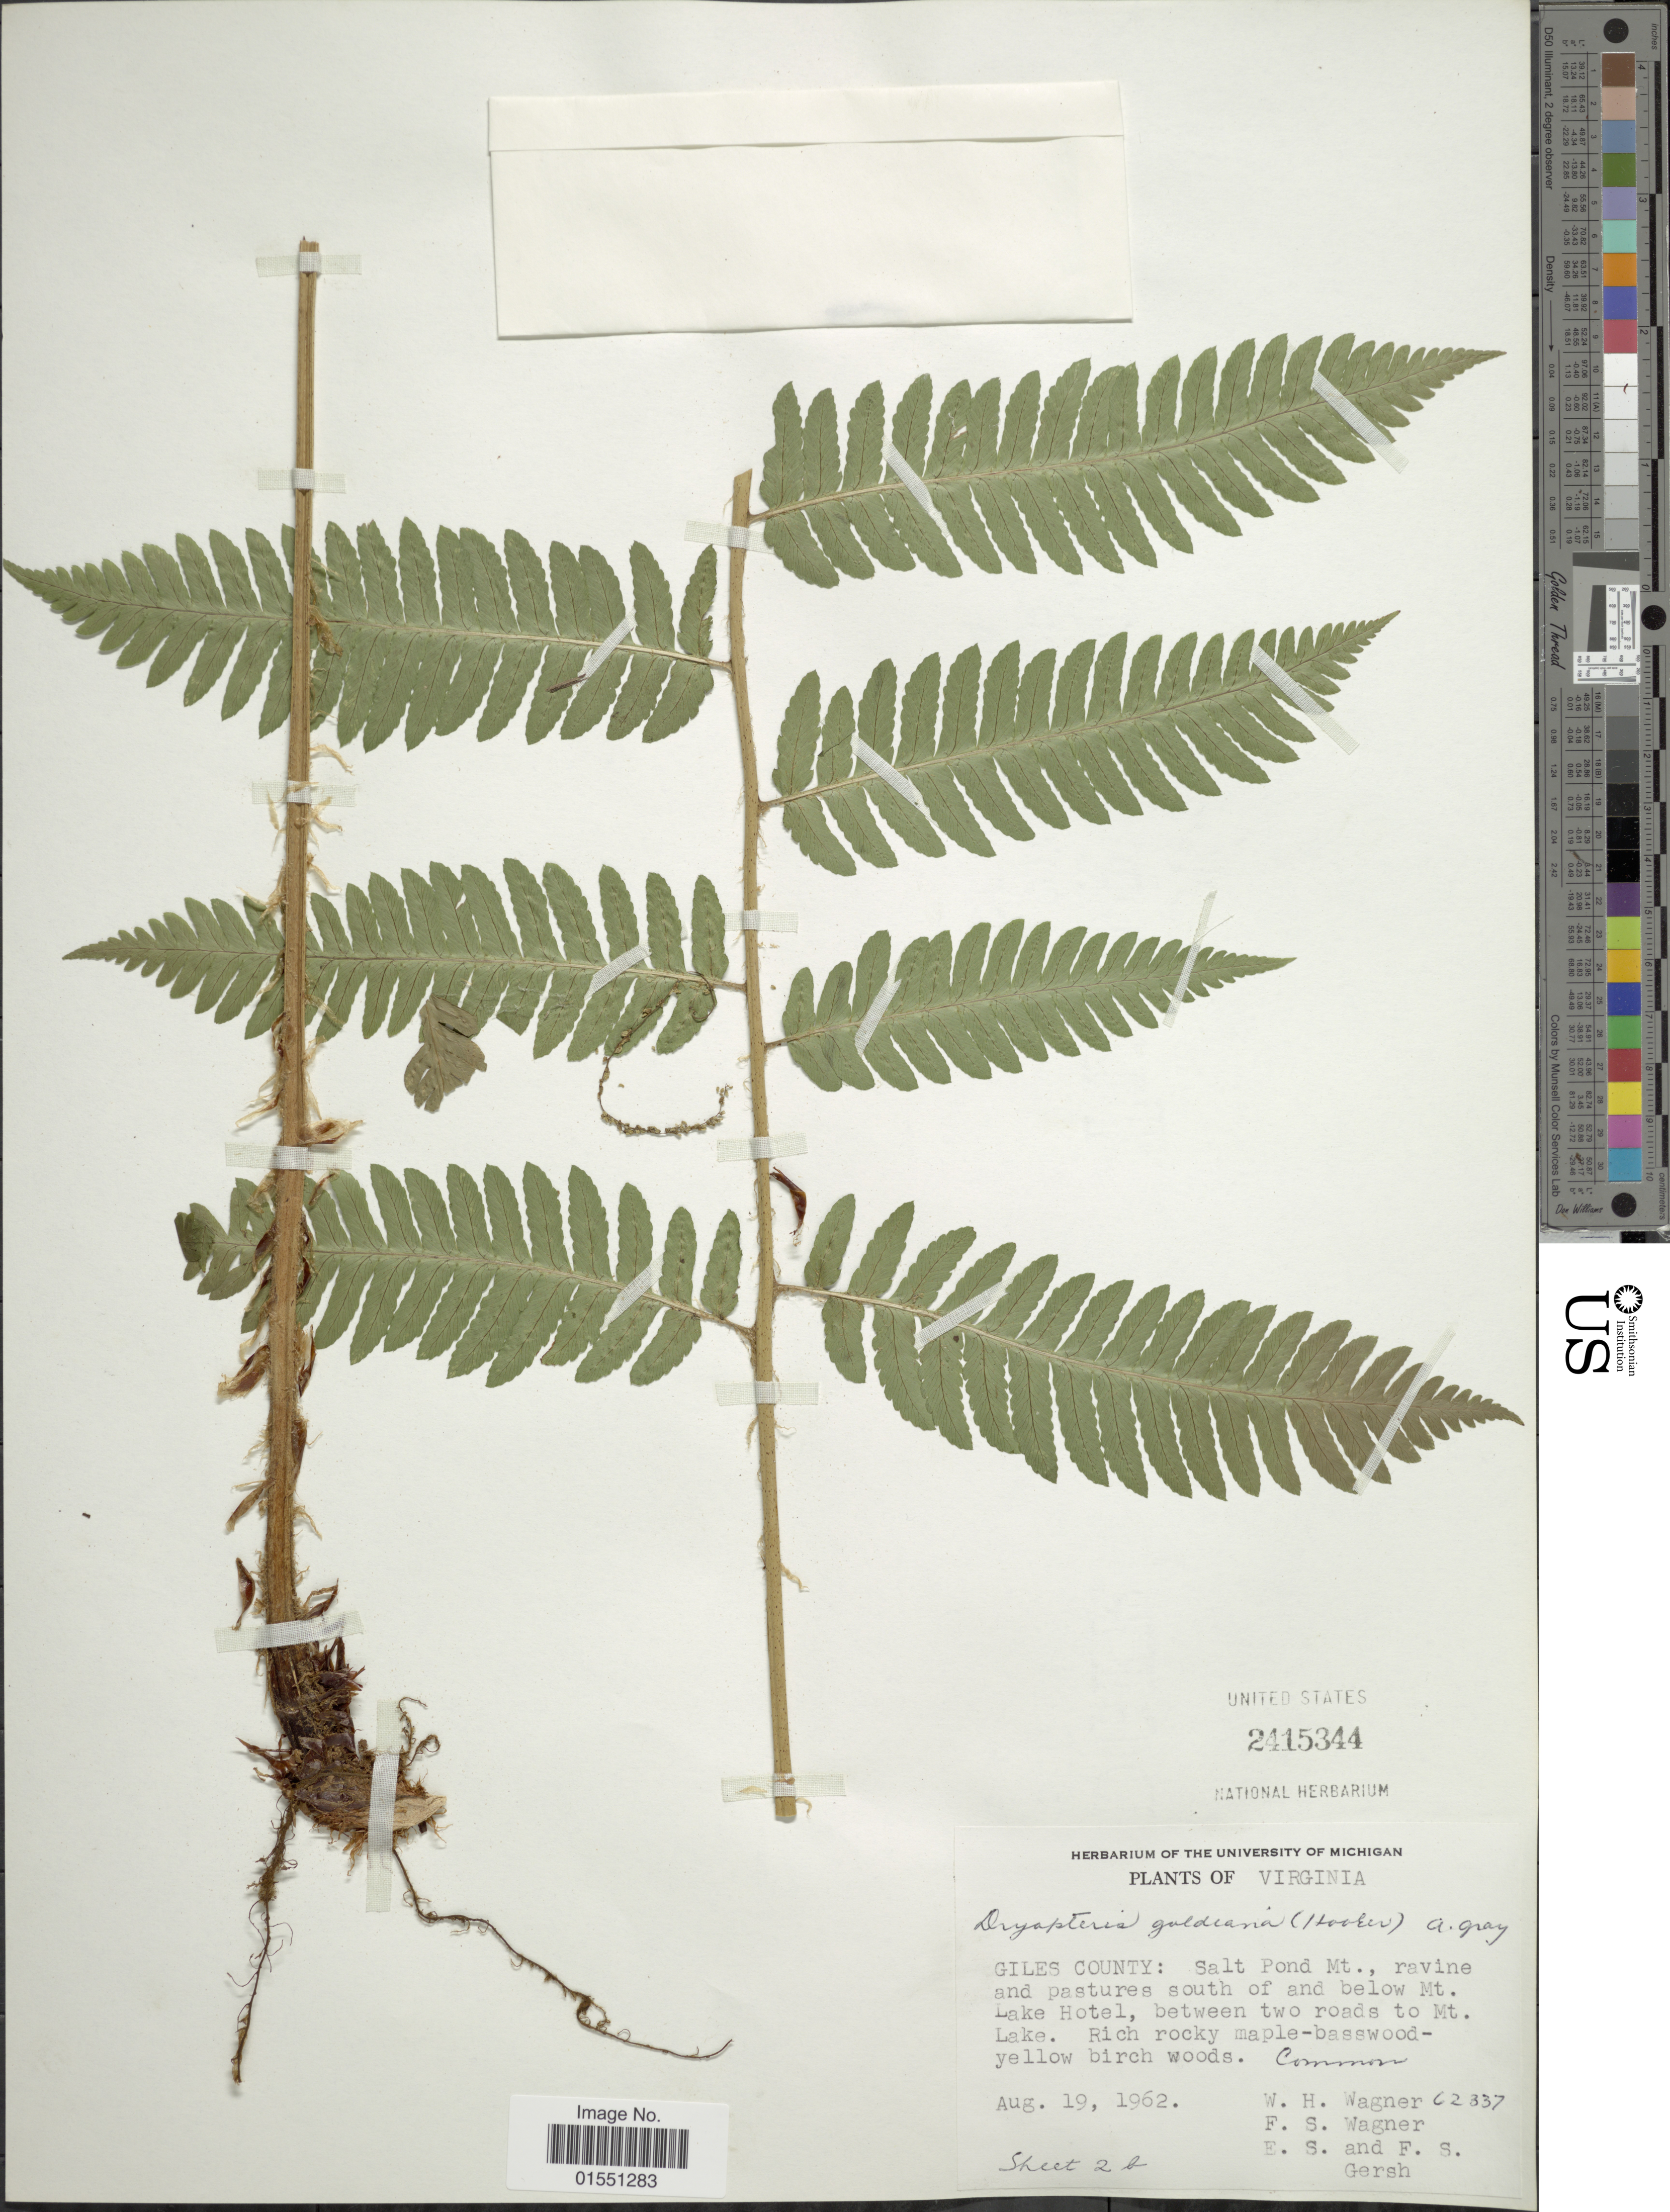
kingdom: Plantae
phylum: Tracheophyta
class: Polypodiopsida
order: Polypodiales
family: Dryopteridaceae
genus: Dryopteris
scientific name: Dryopteris goldiana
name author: (Hook. ex Goldie) A. Gray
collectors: W. H. Wagner, F. S. Wagner, E. Gersh & F. Gersh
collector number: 62337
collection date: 1962-08-19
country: United States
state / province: Virginia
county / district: Giles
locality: Salt Pond Mt., ravine and pastures south of and below Mt. Lake Hotel, between two roads to Mt. Lake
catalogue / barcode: US 2415344